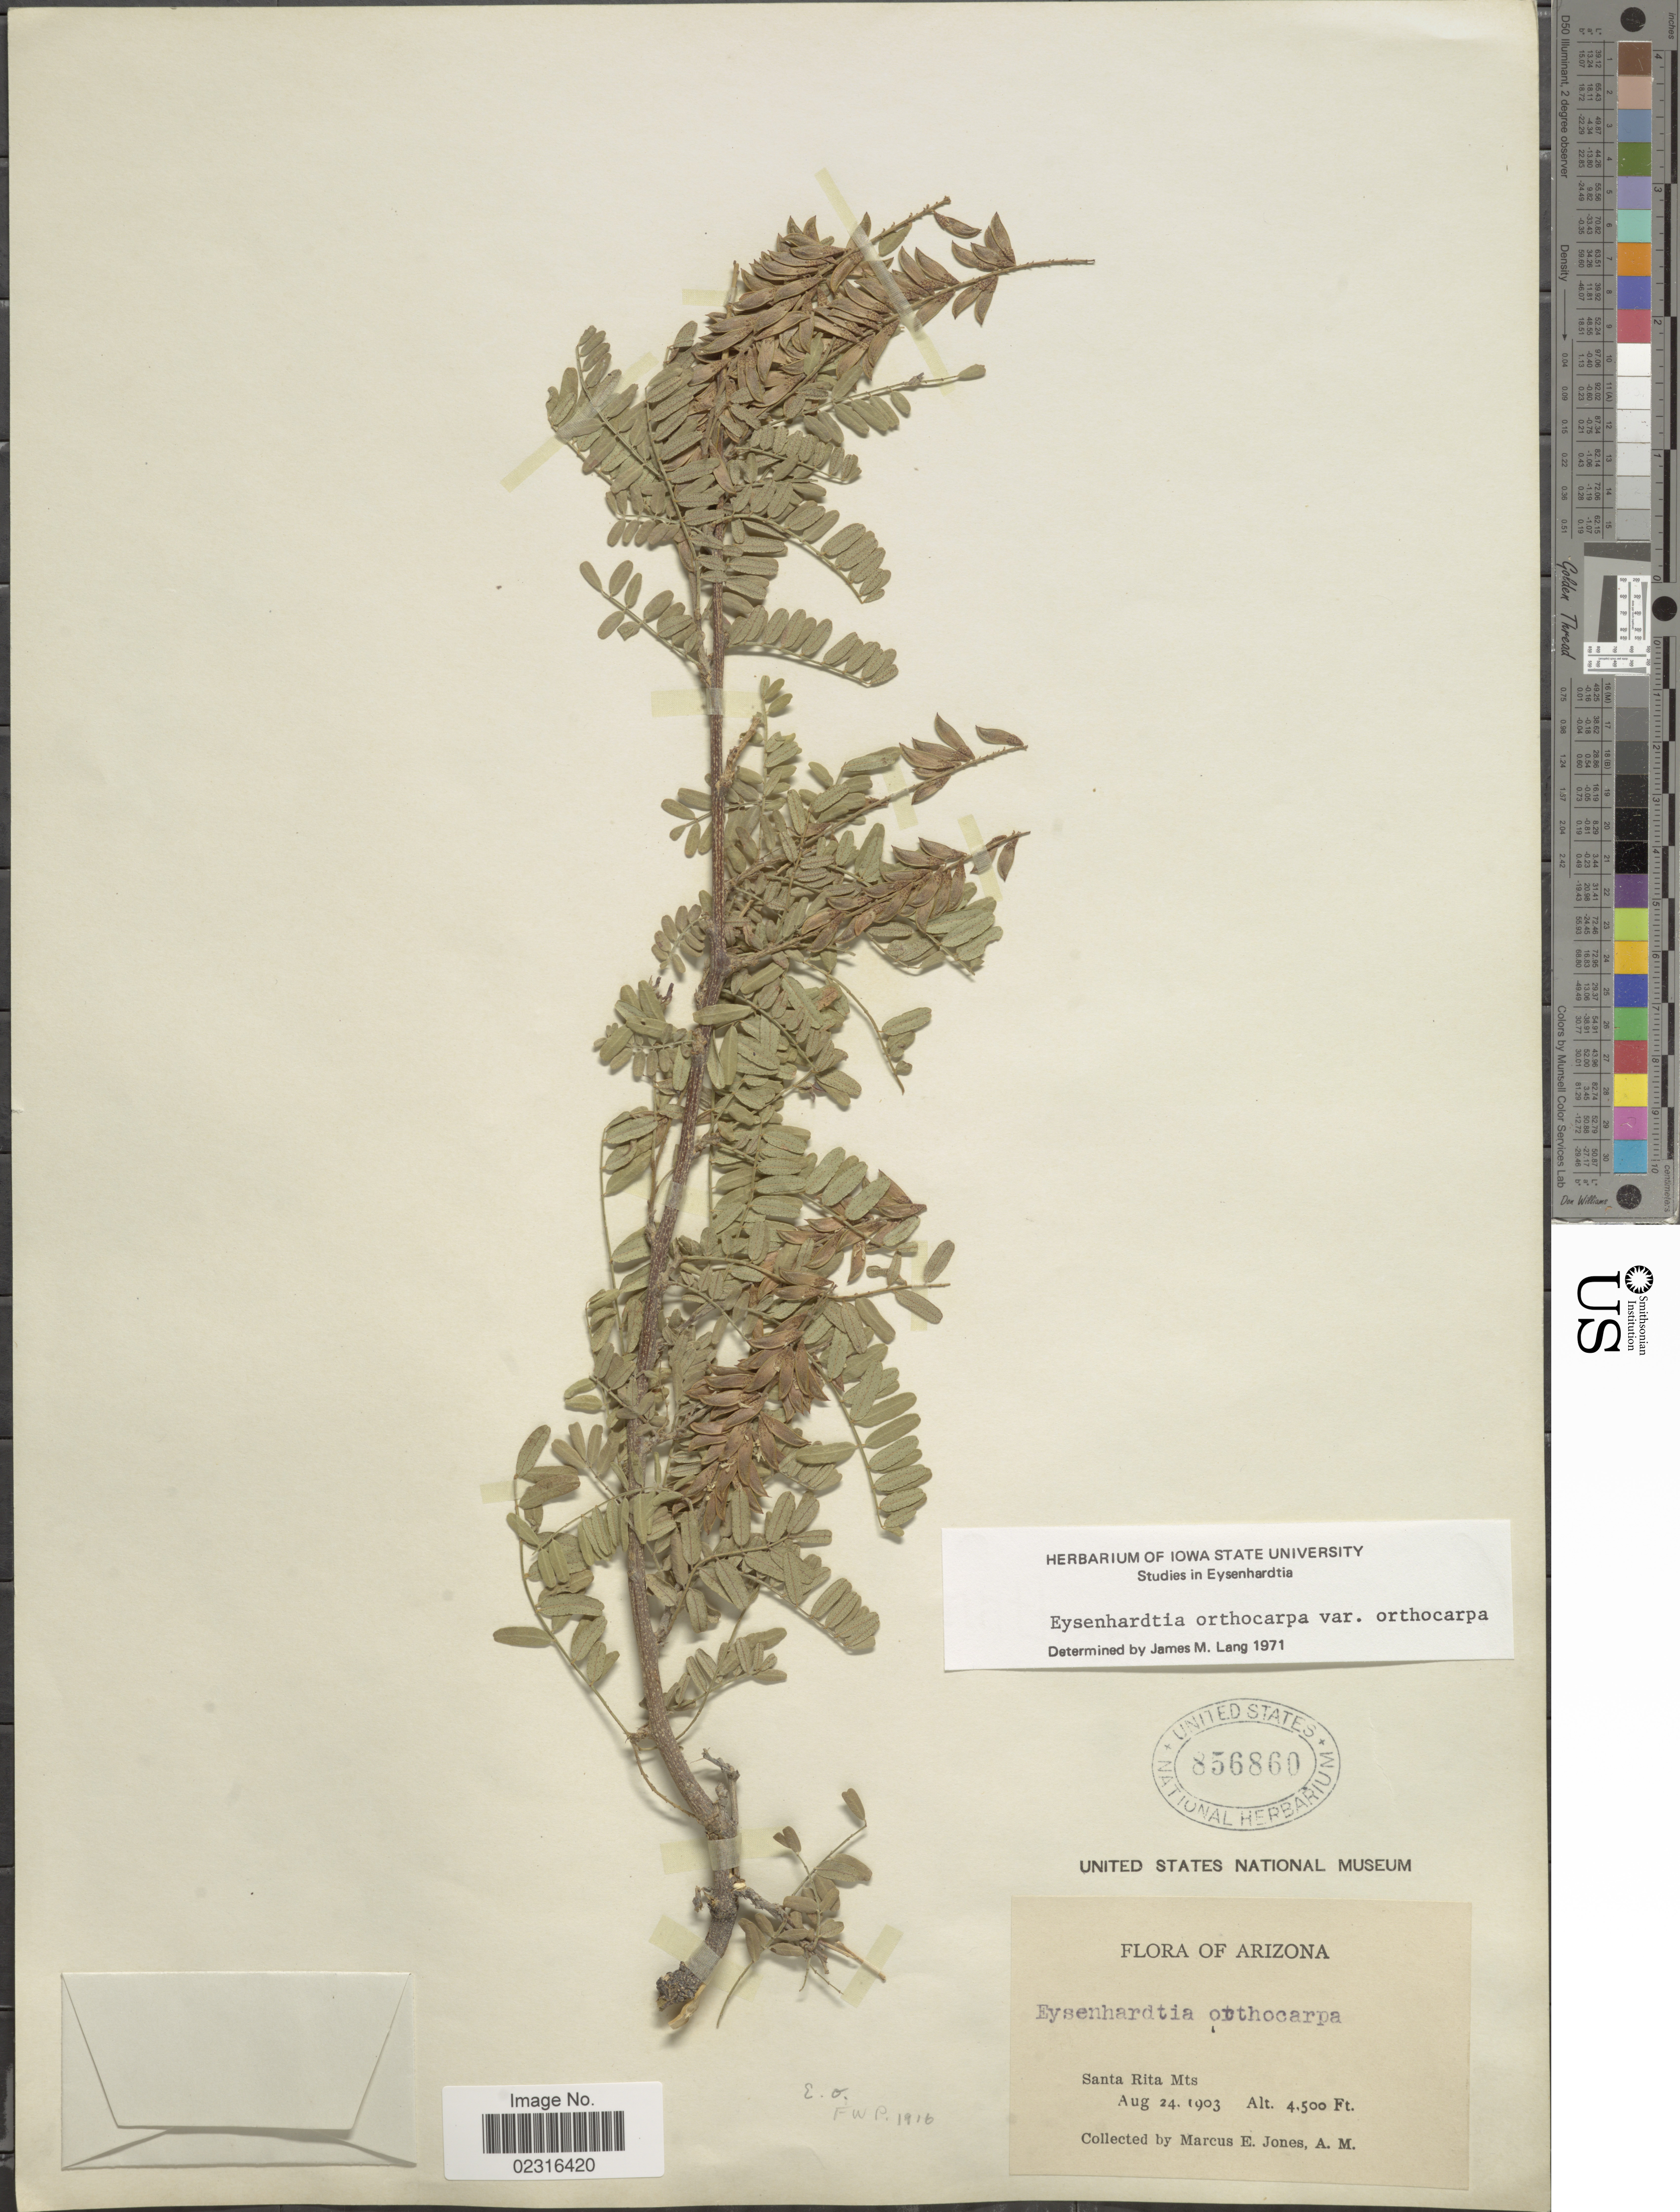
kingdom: Plantae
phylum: Tracheophyta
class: Magnoliopsida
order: Fabales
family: Fabaceae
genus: Eysenhardtia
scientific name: Eysenhardtia orthocarpa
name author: (A. Gray) S. Watson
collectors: M. E. Jones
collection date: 1903-08-24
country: United States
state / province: Arizona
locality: Santa Rita Mts.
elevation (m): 1372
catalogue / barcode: US 856860